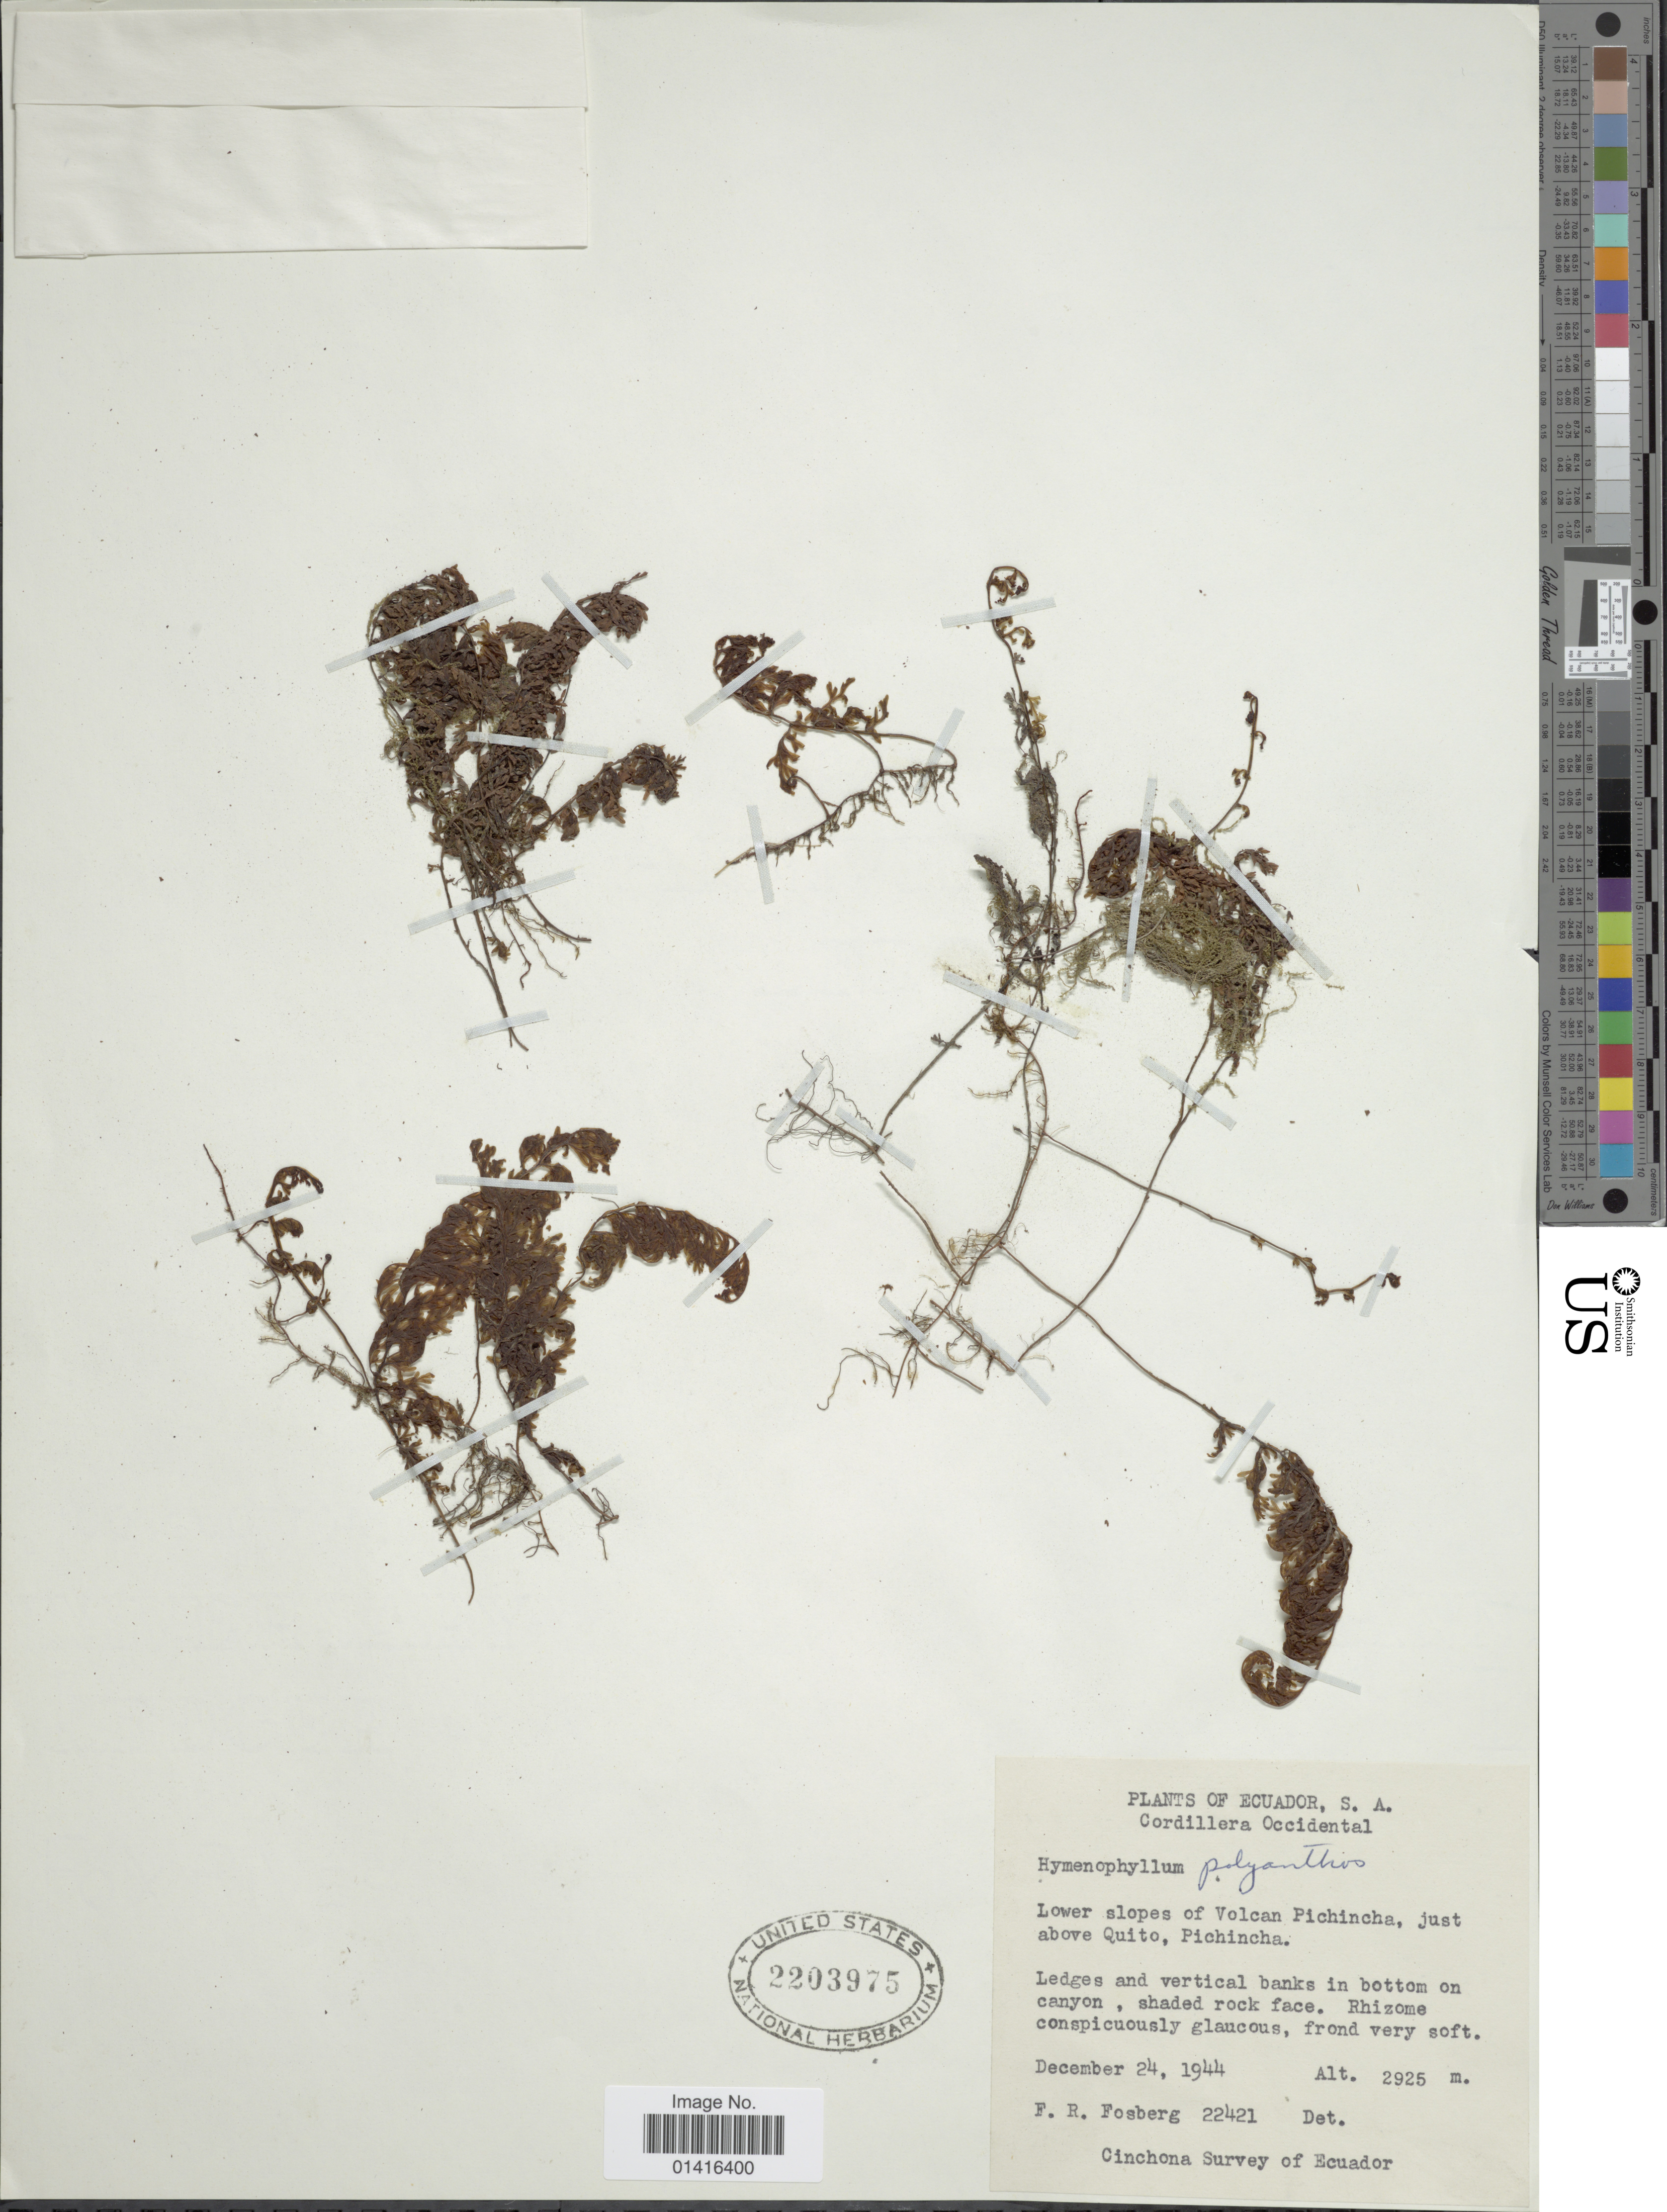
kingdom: Plantae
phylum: Tracheophyta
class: Polypodiopsida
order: Hymenophyllales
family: Hymenophyllaceae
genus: Hymenophyllum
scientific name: Hymenophyllum myriocarpum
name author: Hook.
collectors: F. R. Fosberg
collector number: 22421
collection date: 1944-12-24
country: Ecuador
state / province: Pichincha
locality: Cordillera Occidental. Lower slopes of Volcan Pichincha, just above Quito.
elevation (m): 2925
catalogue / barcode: US 2203975